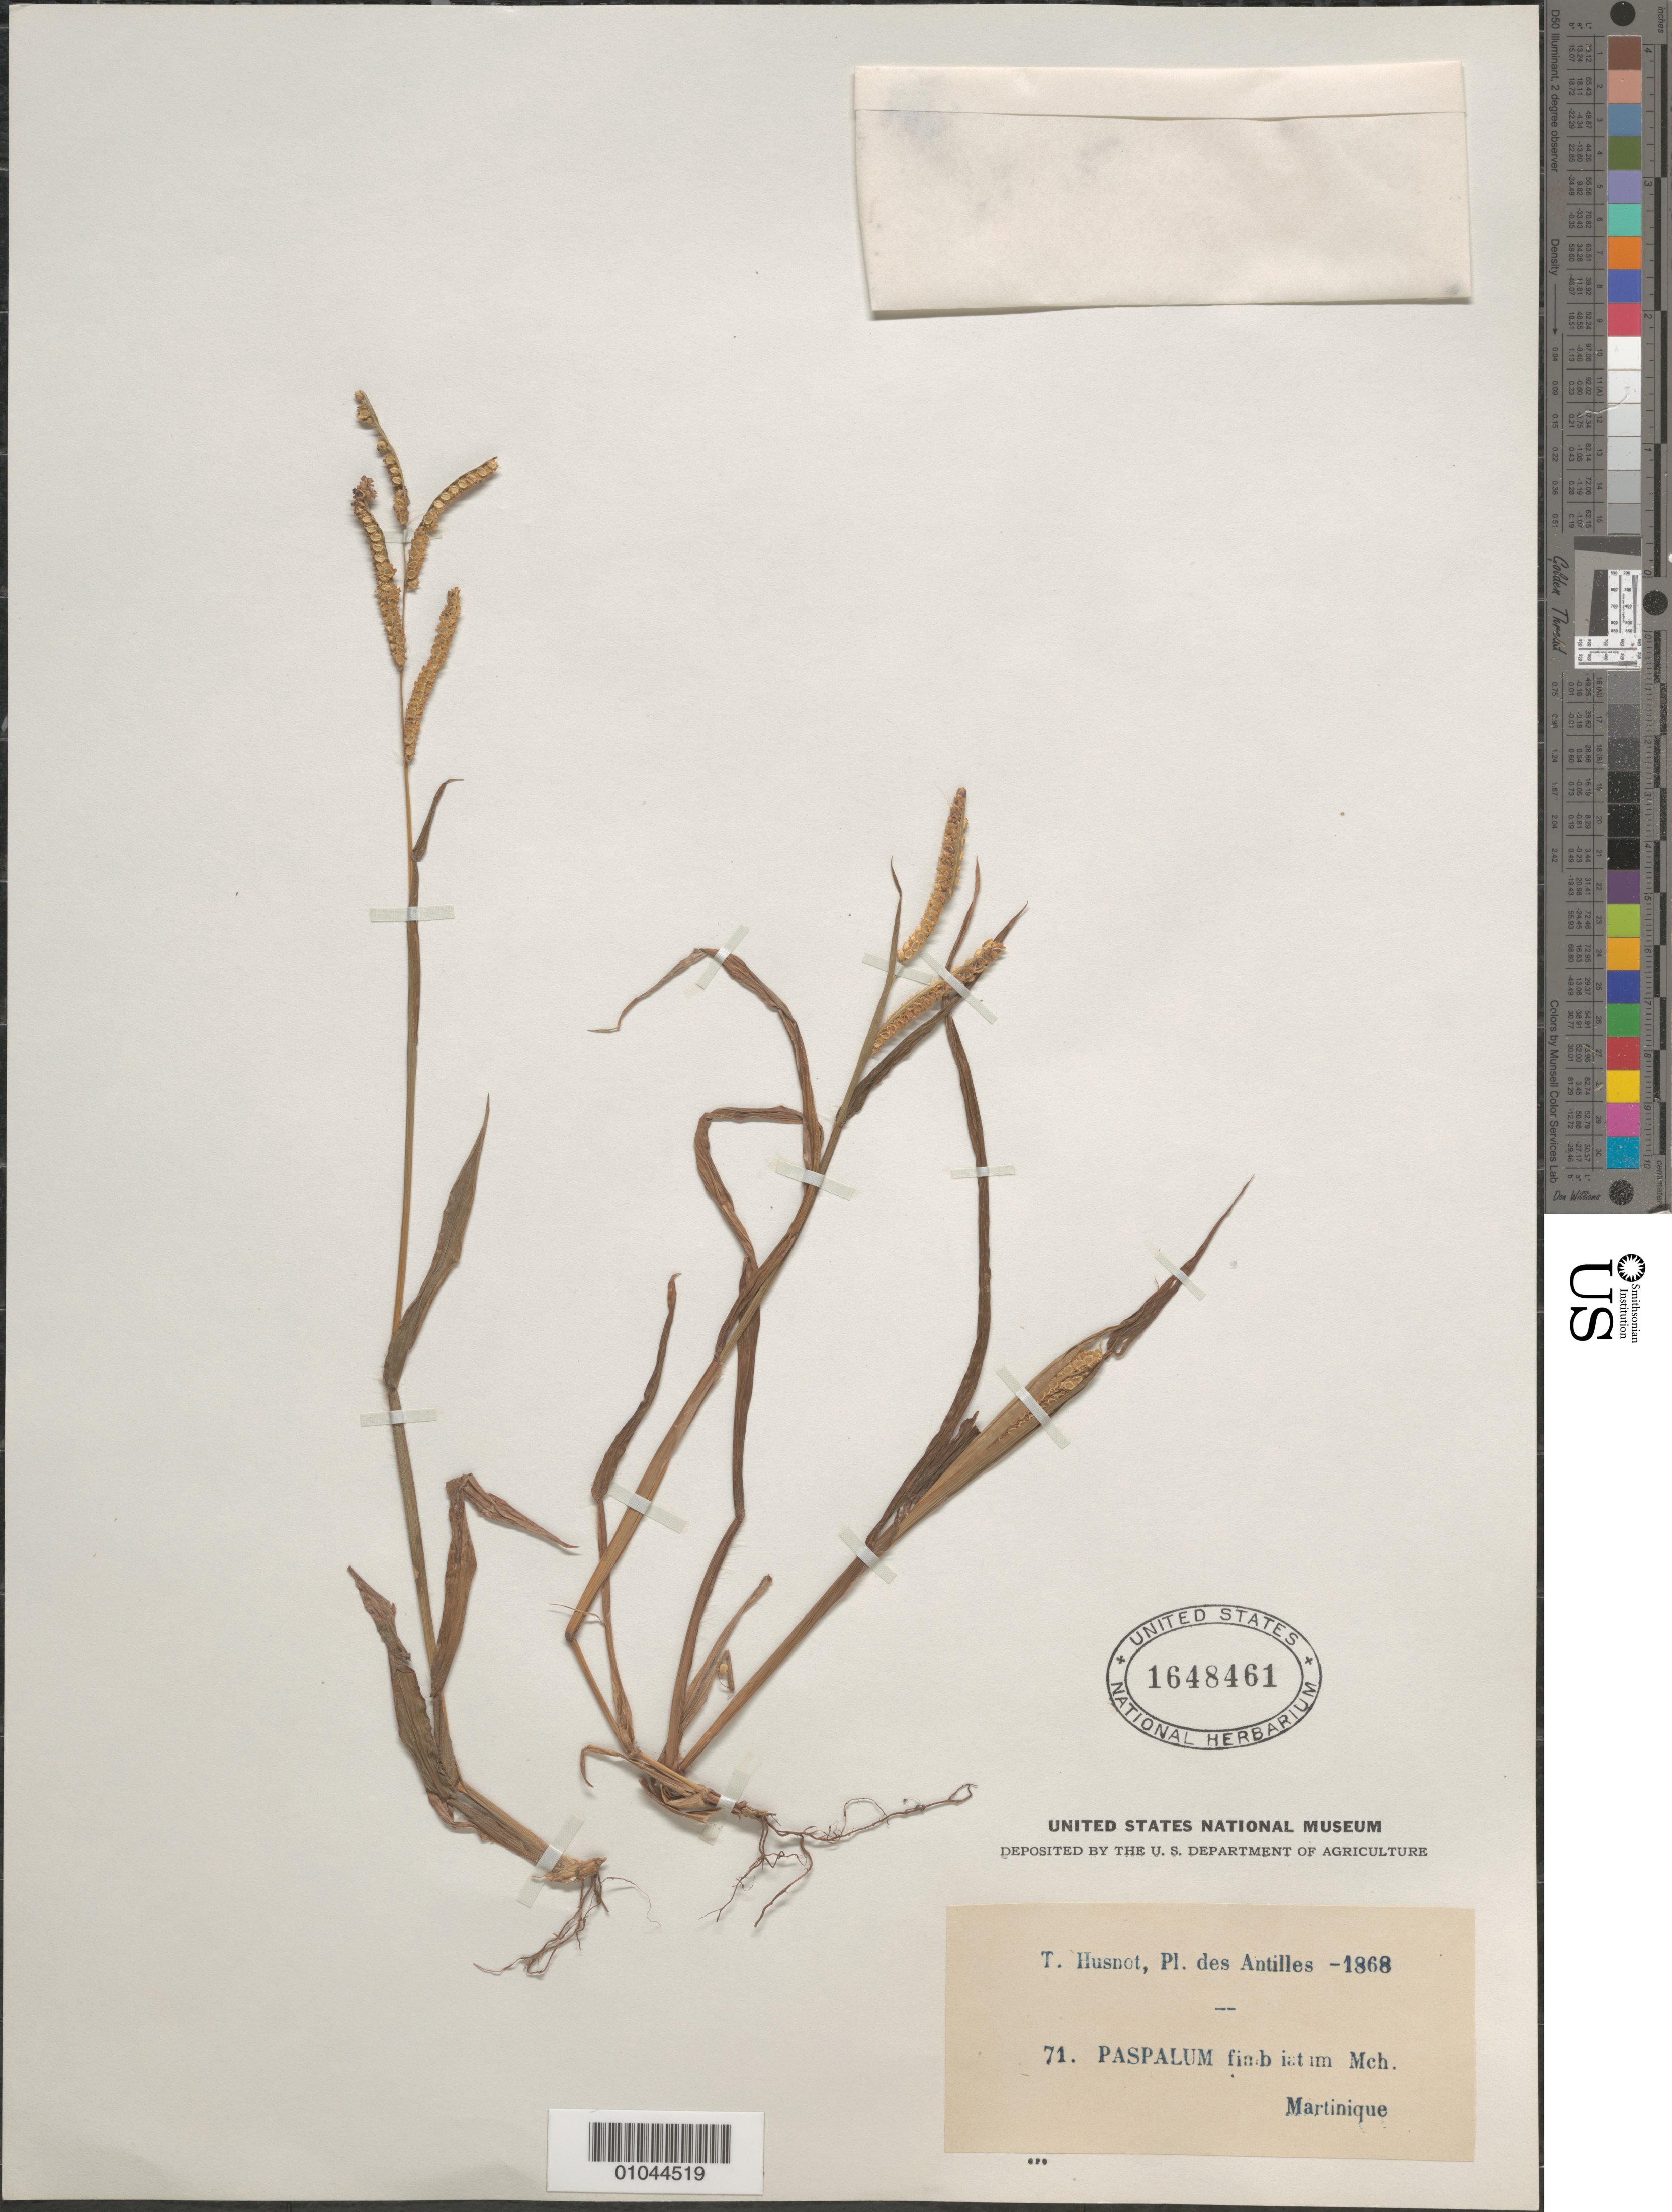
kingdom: Plantae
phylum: Tracheophyta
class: Liliopsida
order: Poales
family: Poaceae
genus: Paspalum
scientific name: Paspalum fimbriatum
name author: Kunth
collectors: P. T. Husnot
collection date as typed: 1868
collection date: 1868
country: Martinique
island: Martinique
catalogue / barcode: US 1648461